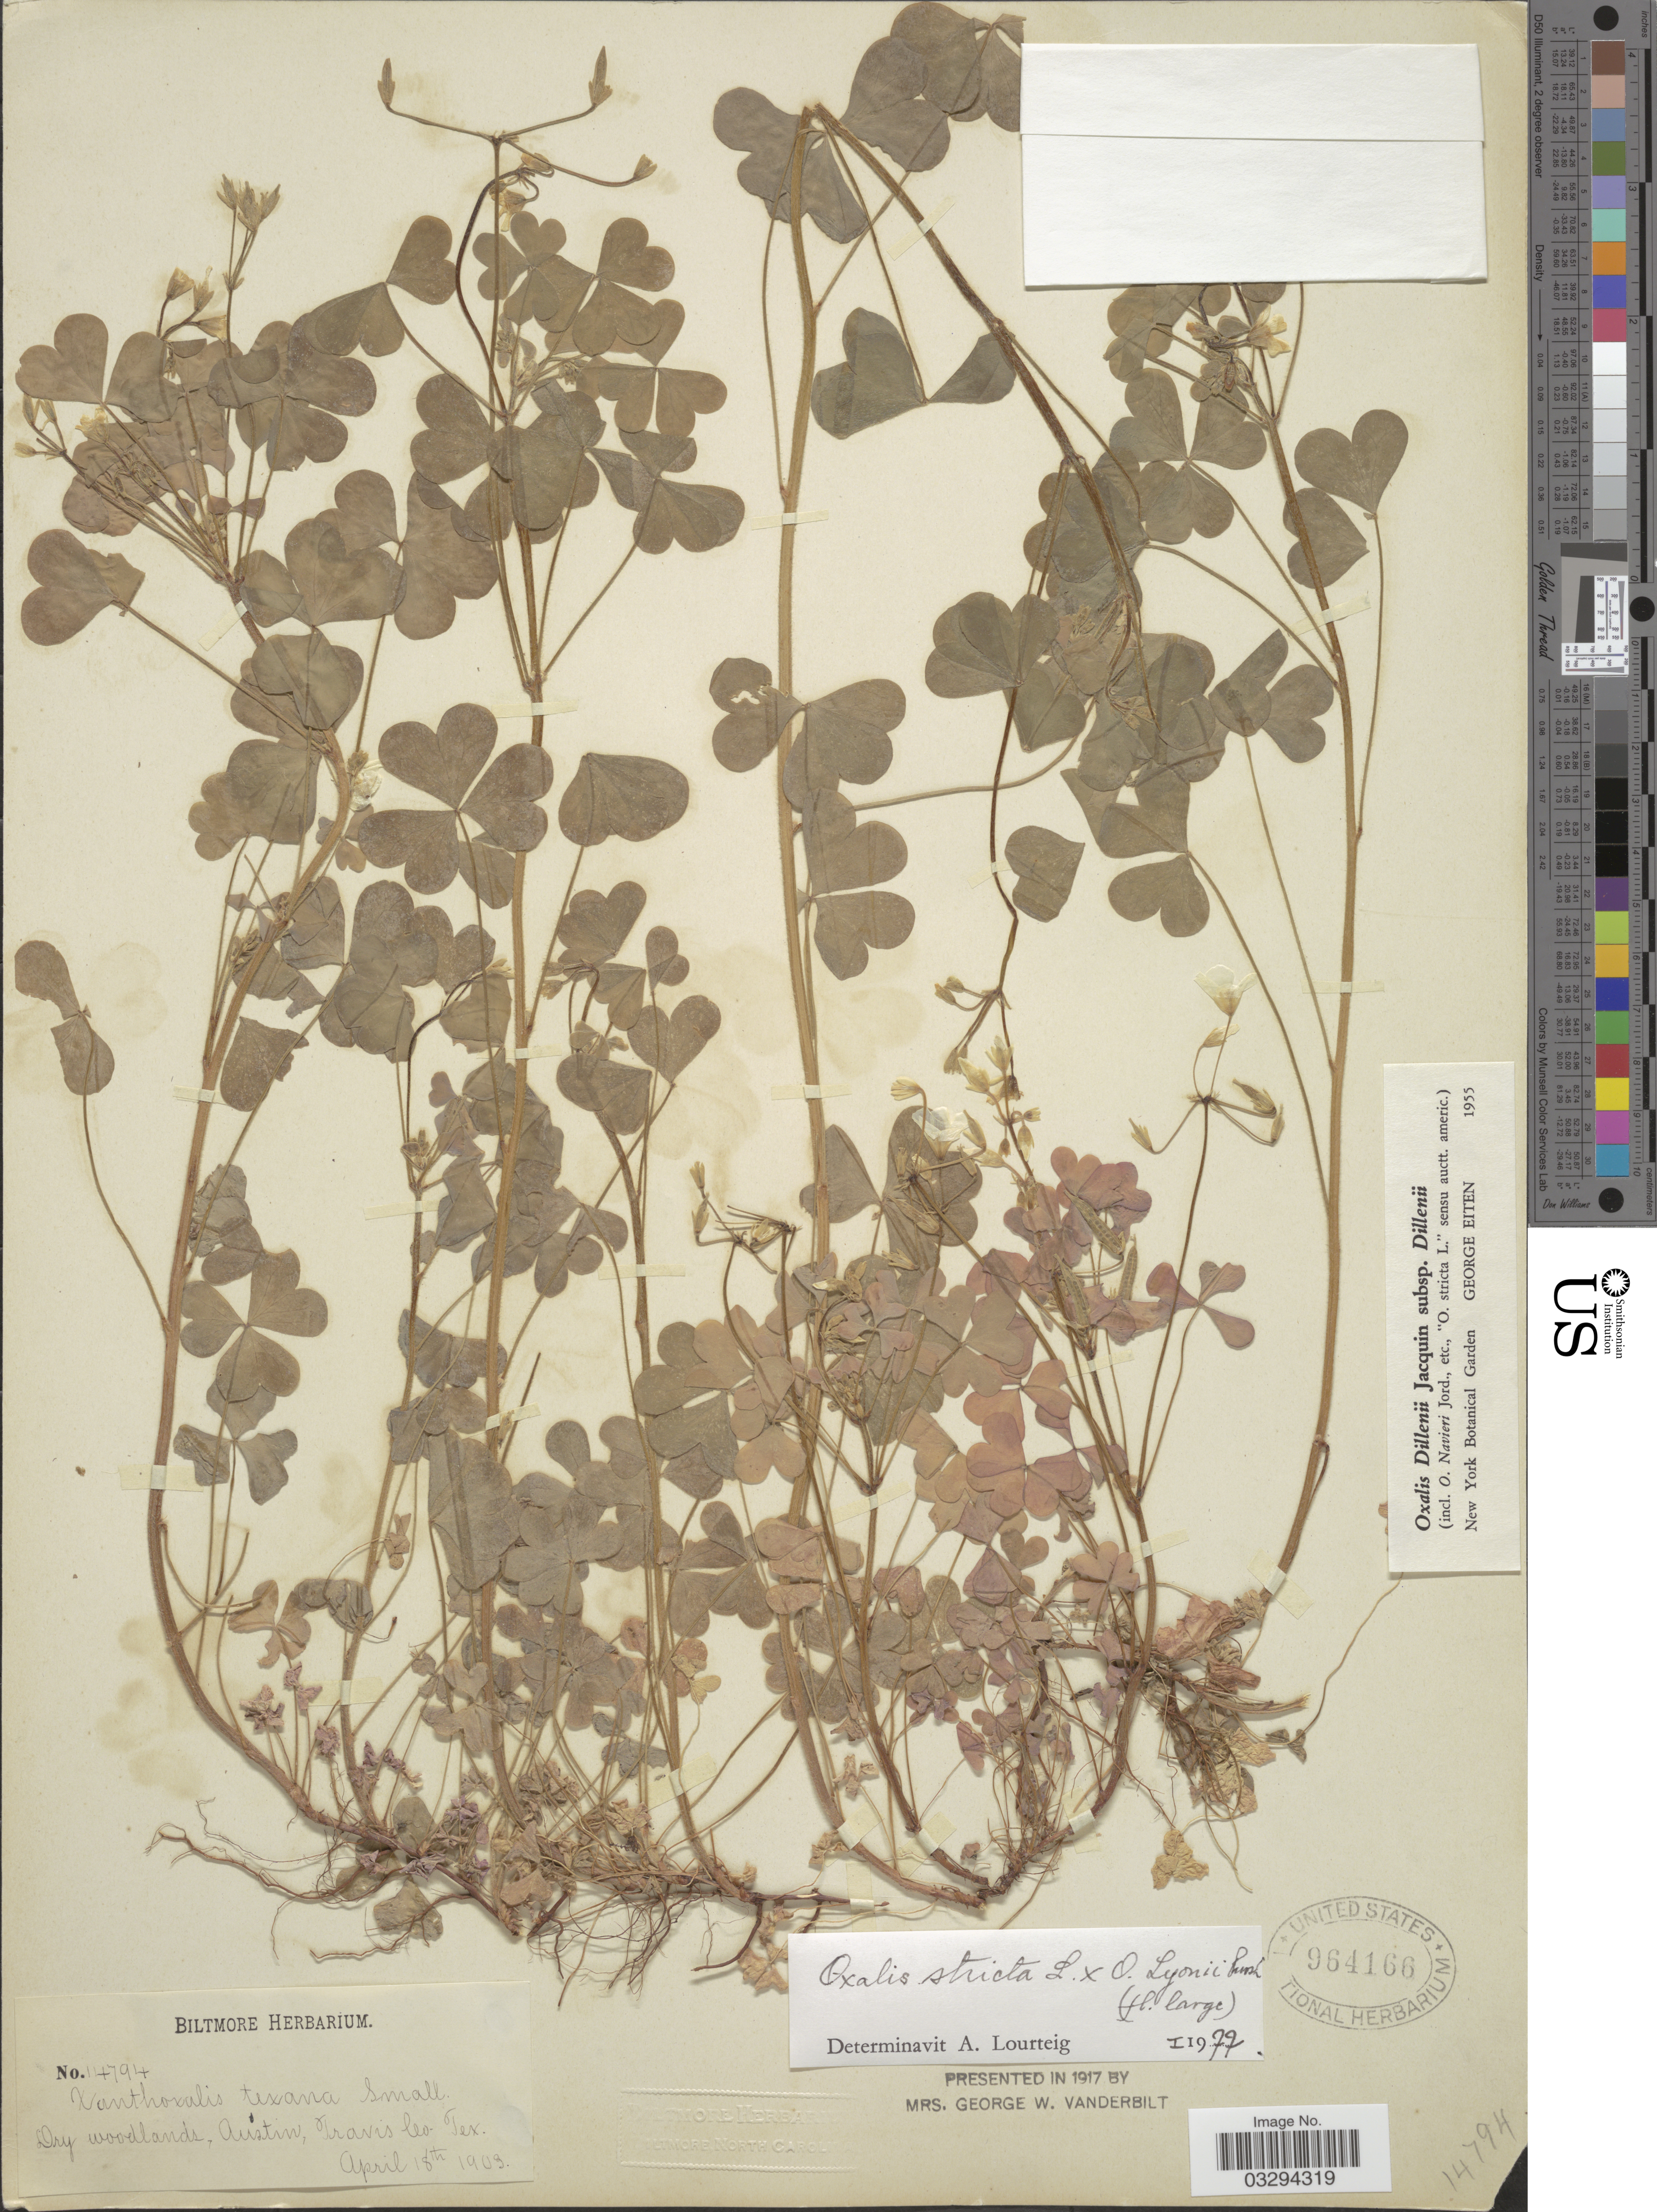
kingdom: Plantae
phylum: Tracheophyta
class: Magnoliopsida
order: Oxalidales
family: Oxalidaceae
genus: Oxalis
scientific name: Oxalis lyonii x O. stricta L.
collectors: ex herb. Biltmore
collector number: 14794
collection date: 1903-04-18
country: United States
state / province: Texas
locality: Austin, Travis Co.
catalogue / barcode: US 964166